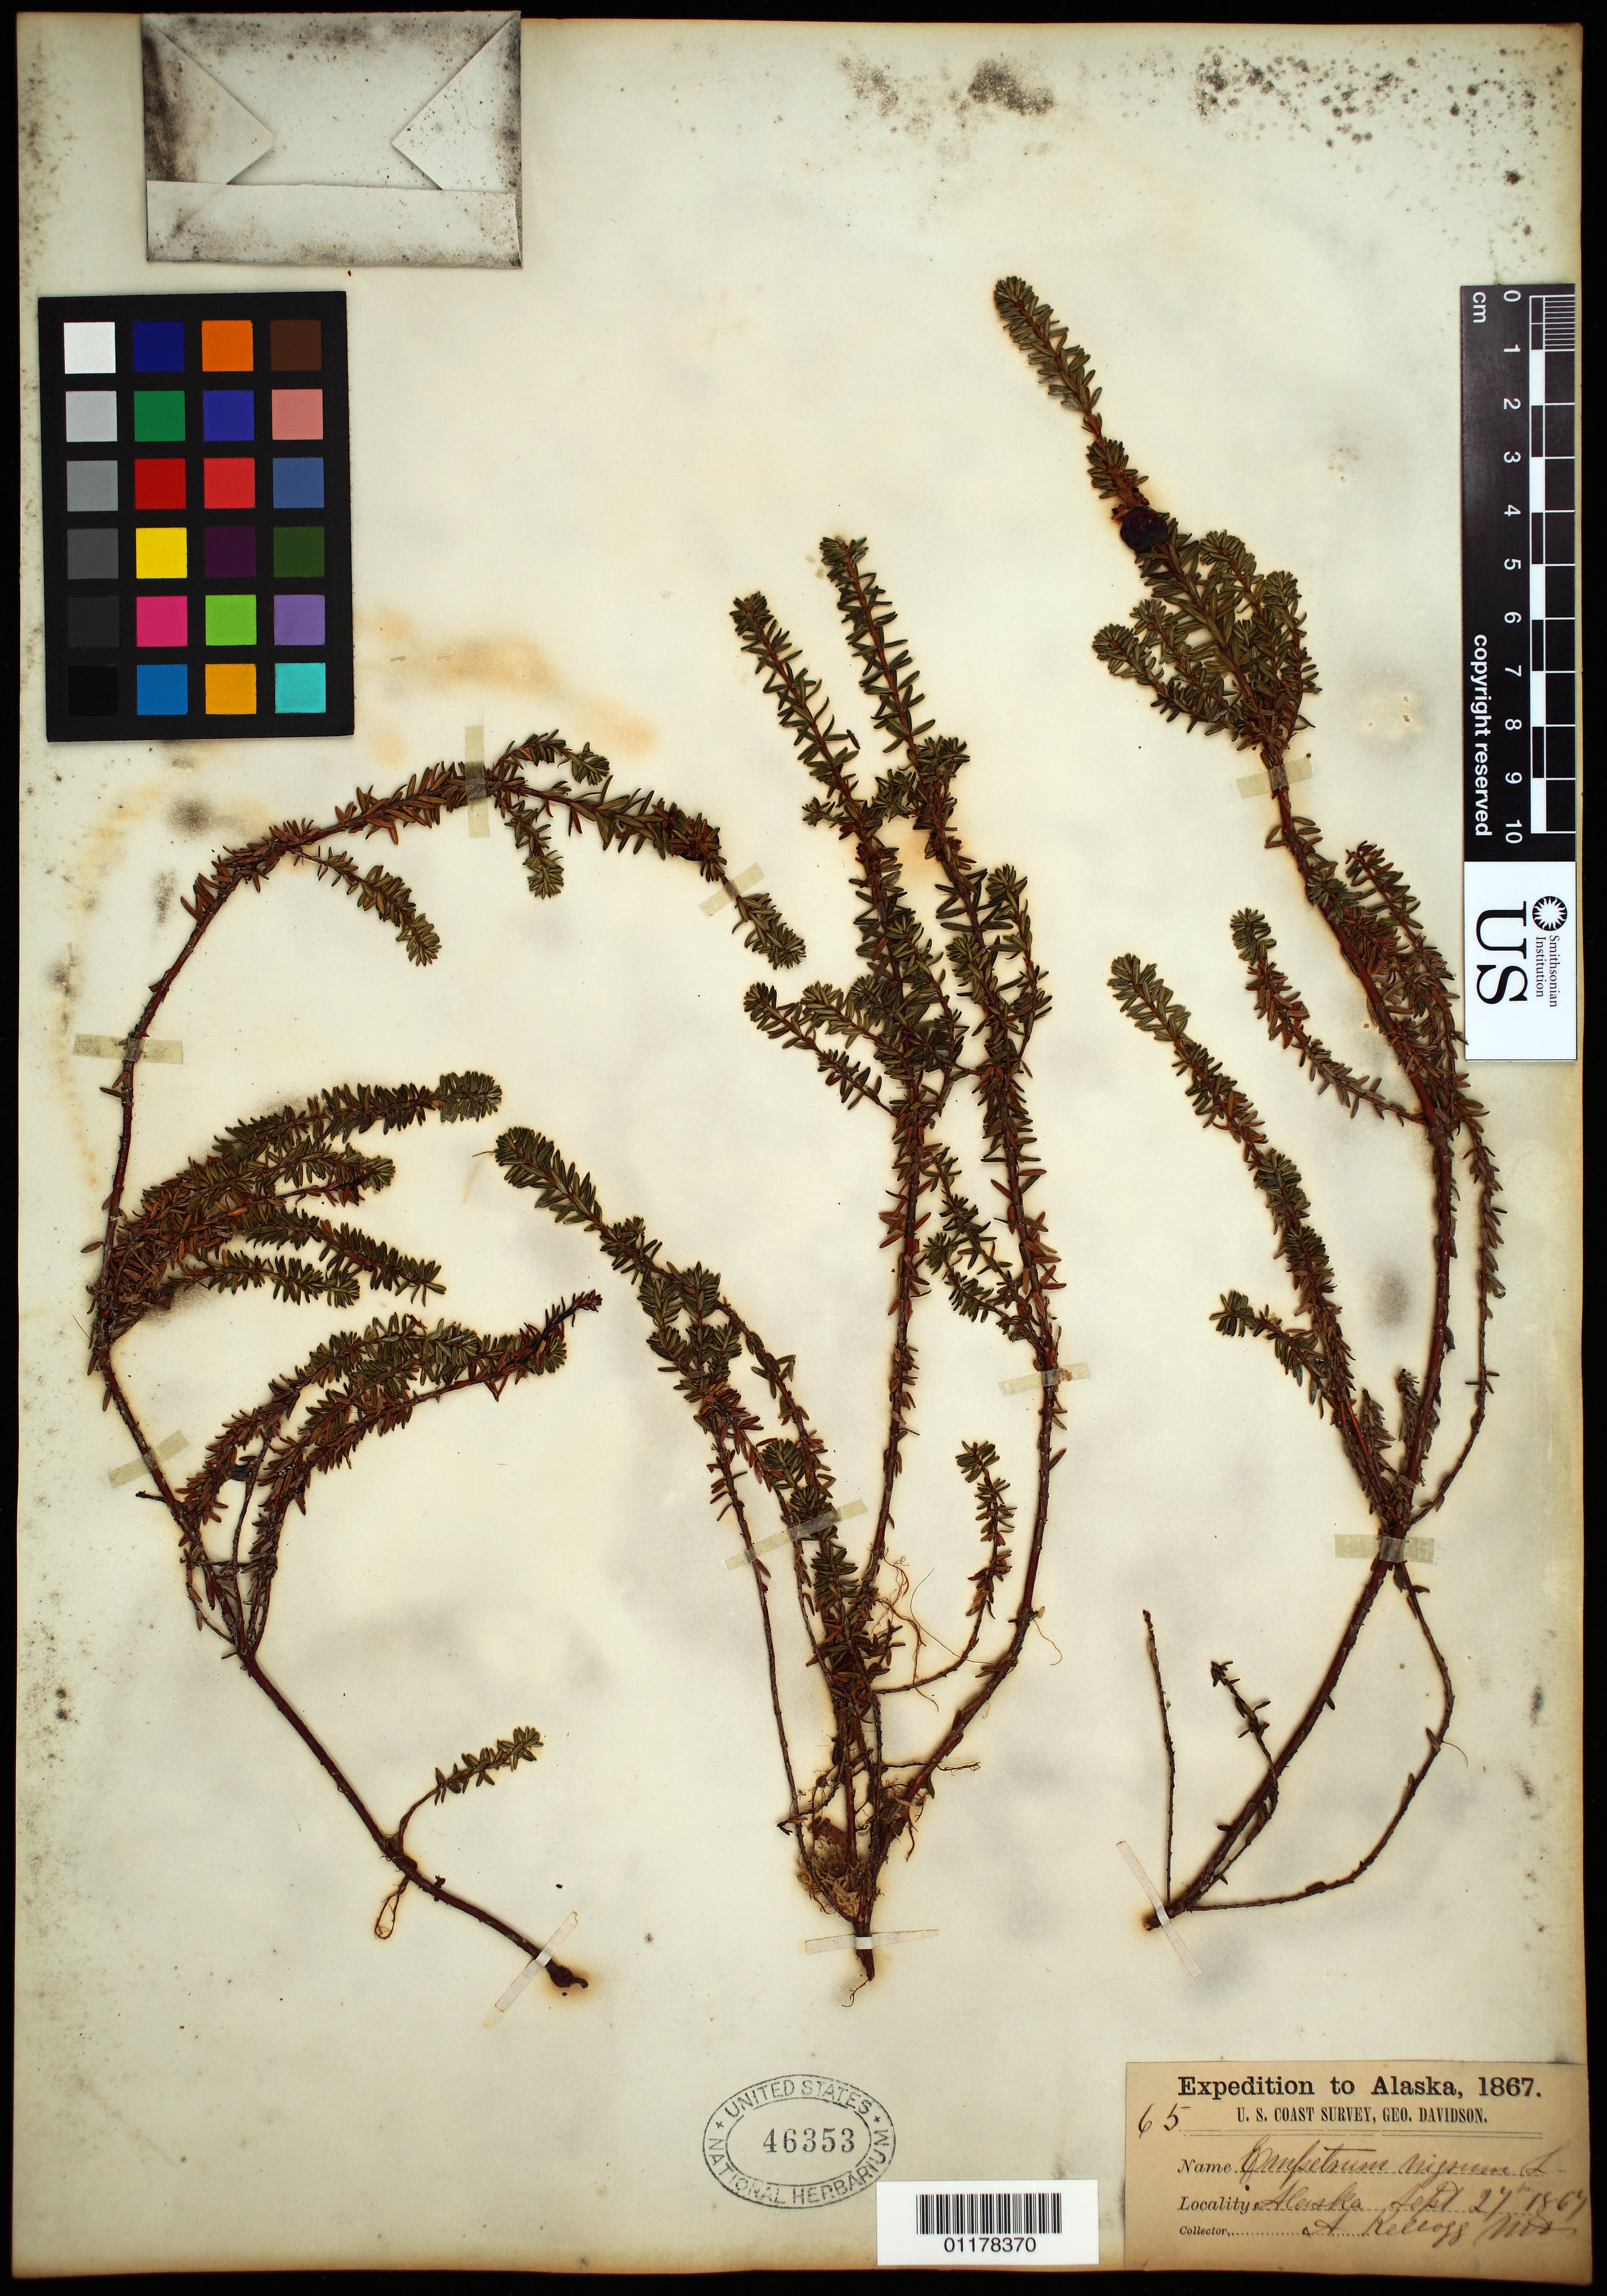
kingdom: Plantae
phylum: Tracheophyta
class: Magnoliopsida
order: Ericales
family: Ericaceae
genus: Empetrum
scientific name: Empetrum nigrum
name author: L.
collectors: A. Kellogg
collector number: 65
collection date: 1867-08-27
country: United States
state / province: Alaska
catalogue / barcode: US 46353